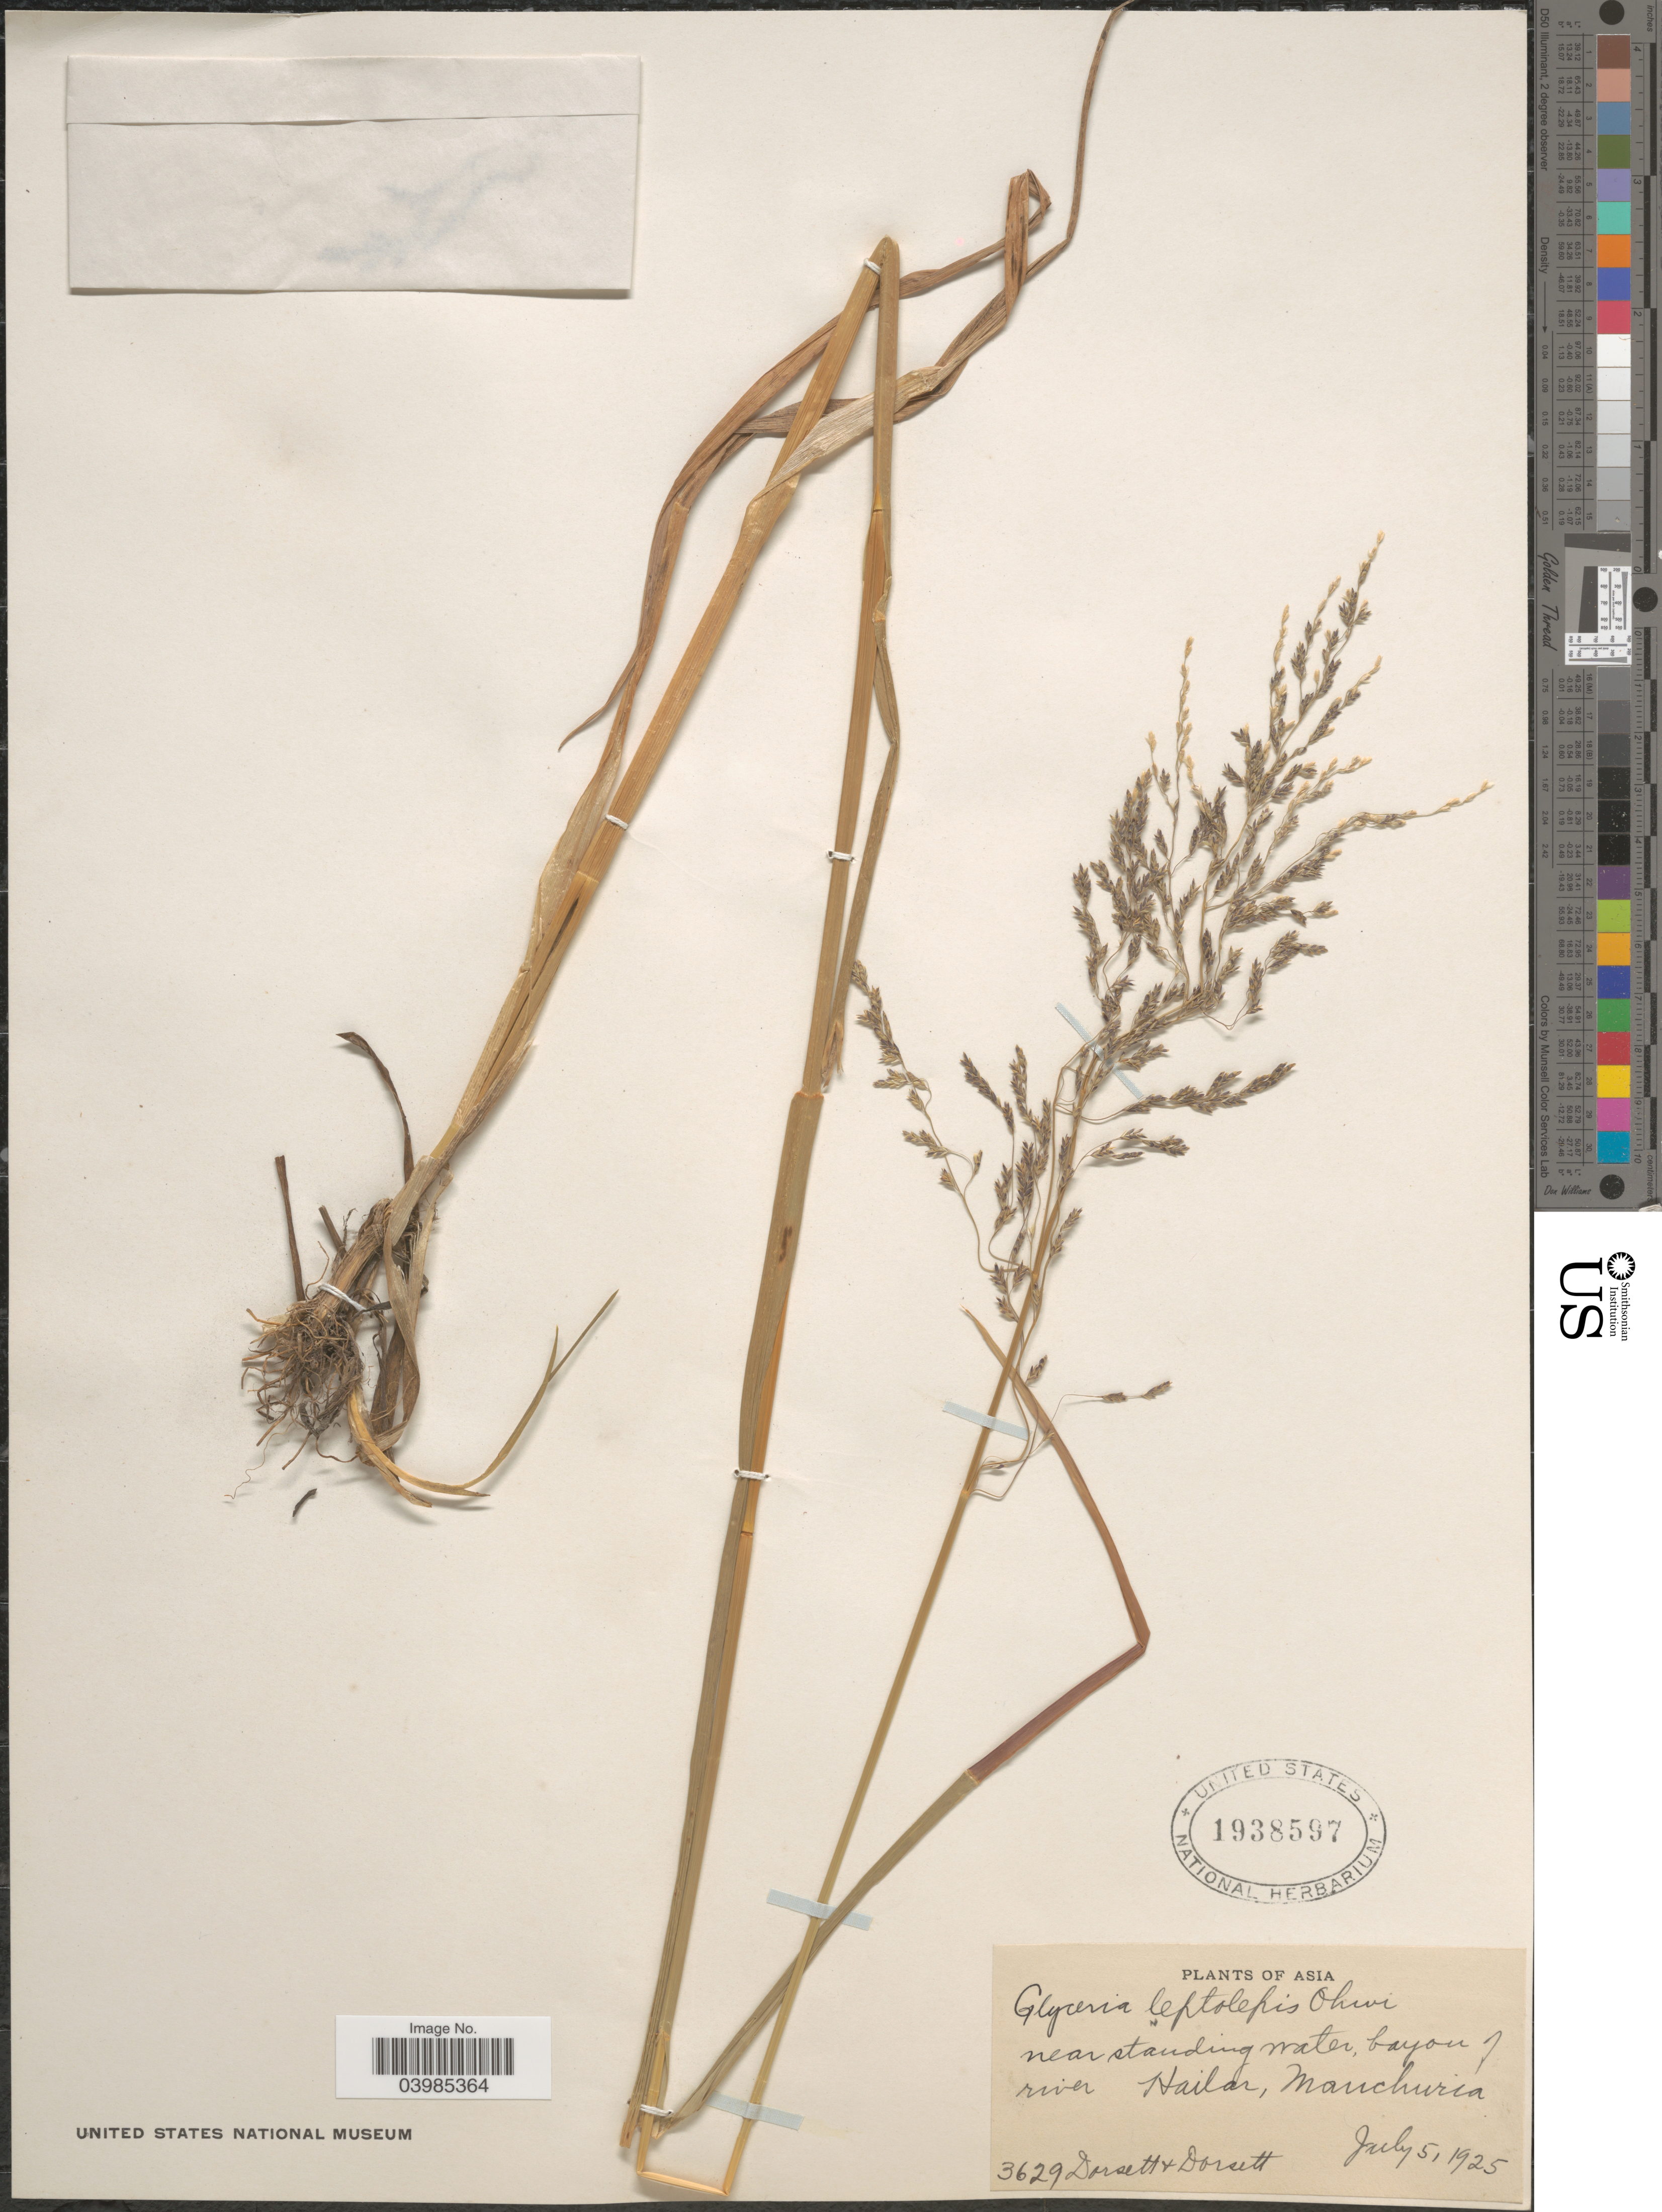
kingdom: Plantae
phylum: Tracheophyta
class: Liliopsida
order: Poales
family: Poaceae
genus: Glyceria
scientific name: Glyceria sp.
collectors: -- Dorsett & -- Dorsett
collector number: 3629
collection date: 1925-07-05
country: China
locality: Asia. Near standing water, bayon of river Hailar, Manchuria.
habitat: near standing water, bayou of river.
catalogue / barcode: US 1938597